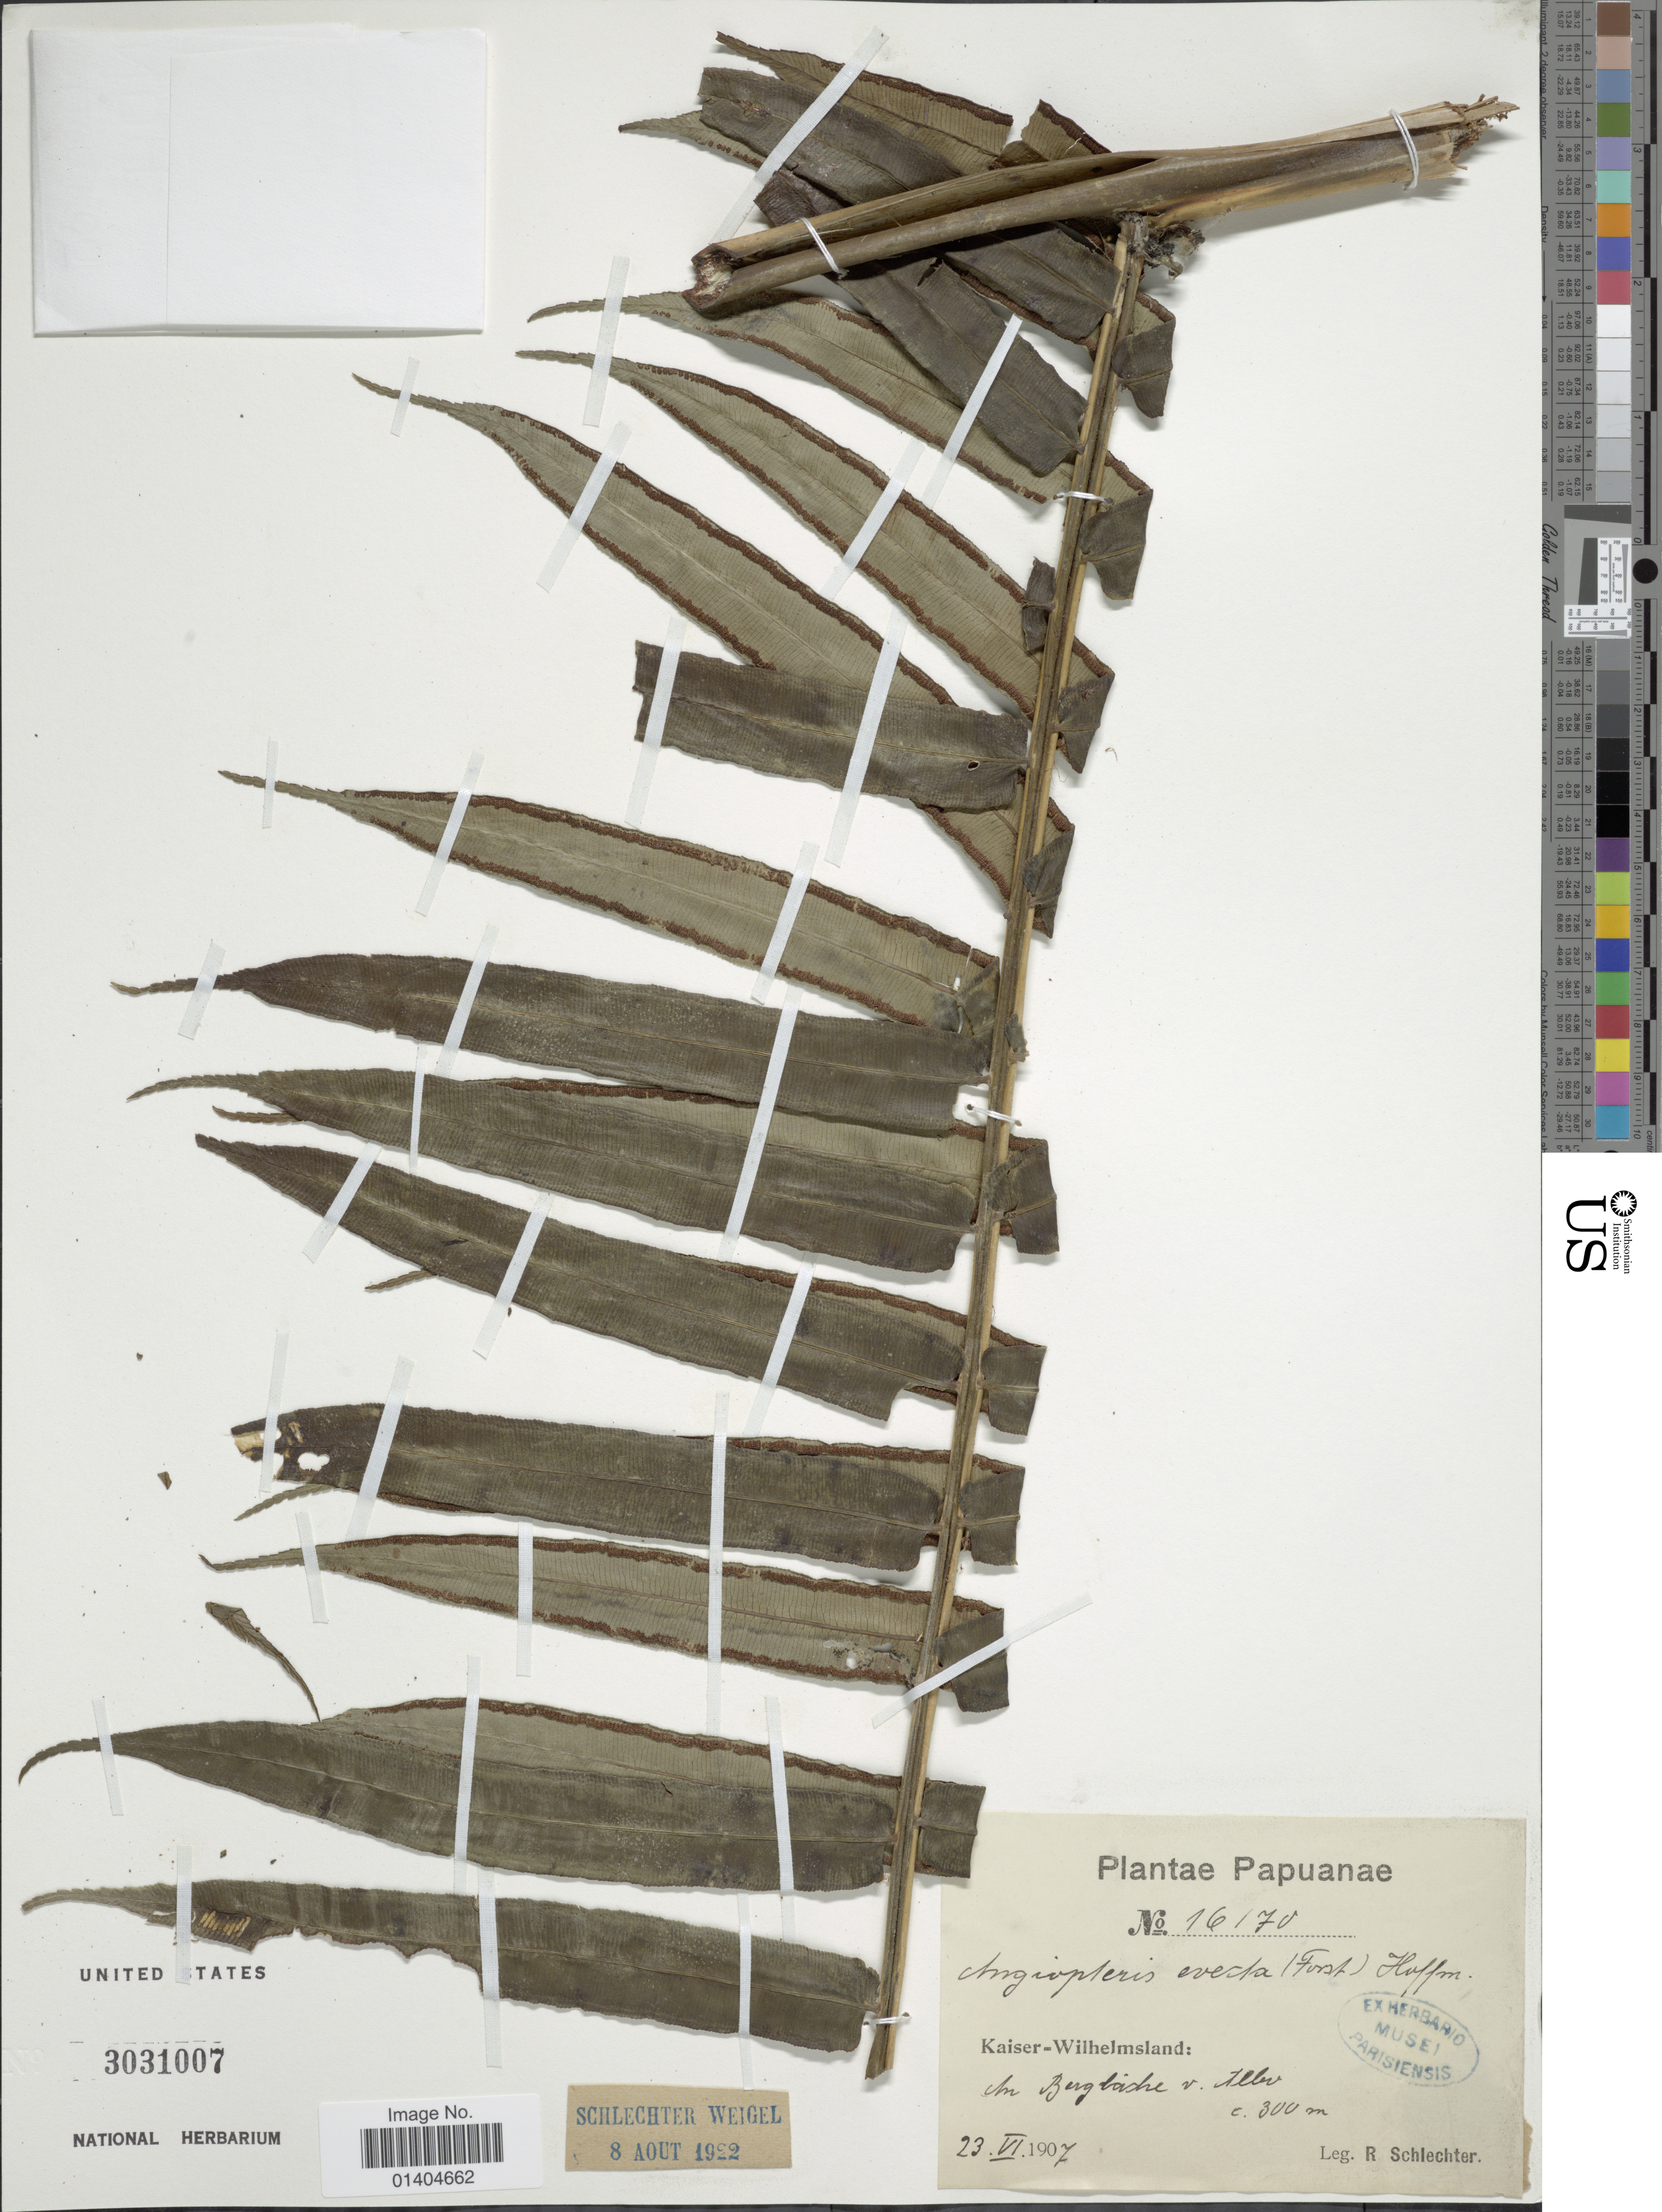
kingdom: Plantae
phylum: Tracheophyta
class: Polypodiopsida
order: Marattiales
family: Marattiaceae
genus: Angiopteris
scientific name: Angiopteris evecta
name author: (G. Forst.) Hoffm.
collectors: F. R. R. Schlechter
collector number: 16170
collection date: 1907-06-23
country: Papua New Guinea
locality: Kaiser-Wilhelmsland: An Bergbäche v. Albo.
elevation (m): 300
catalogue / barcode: US 3031007